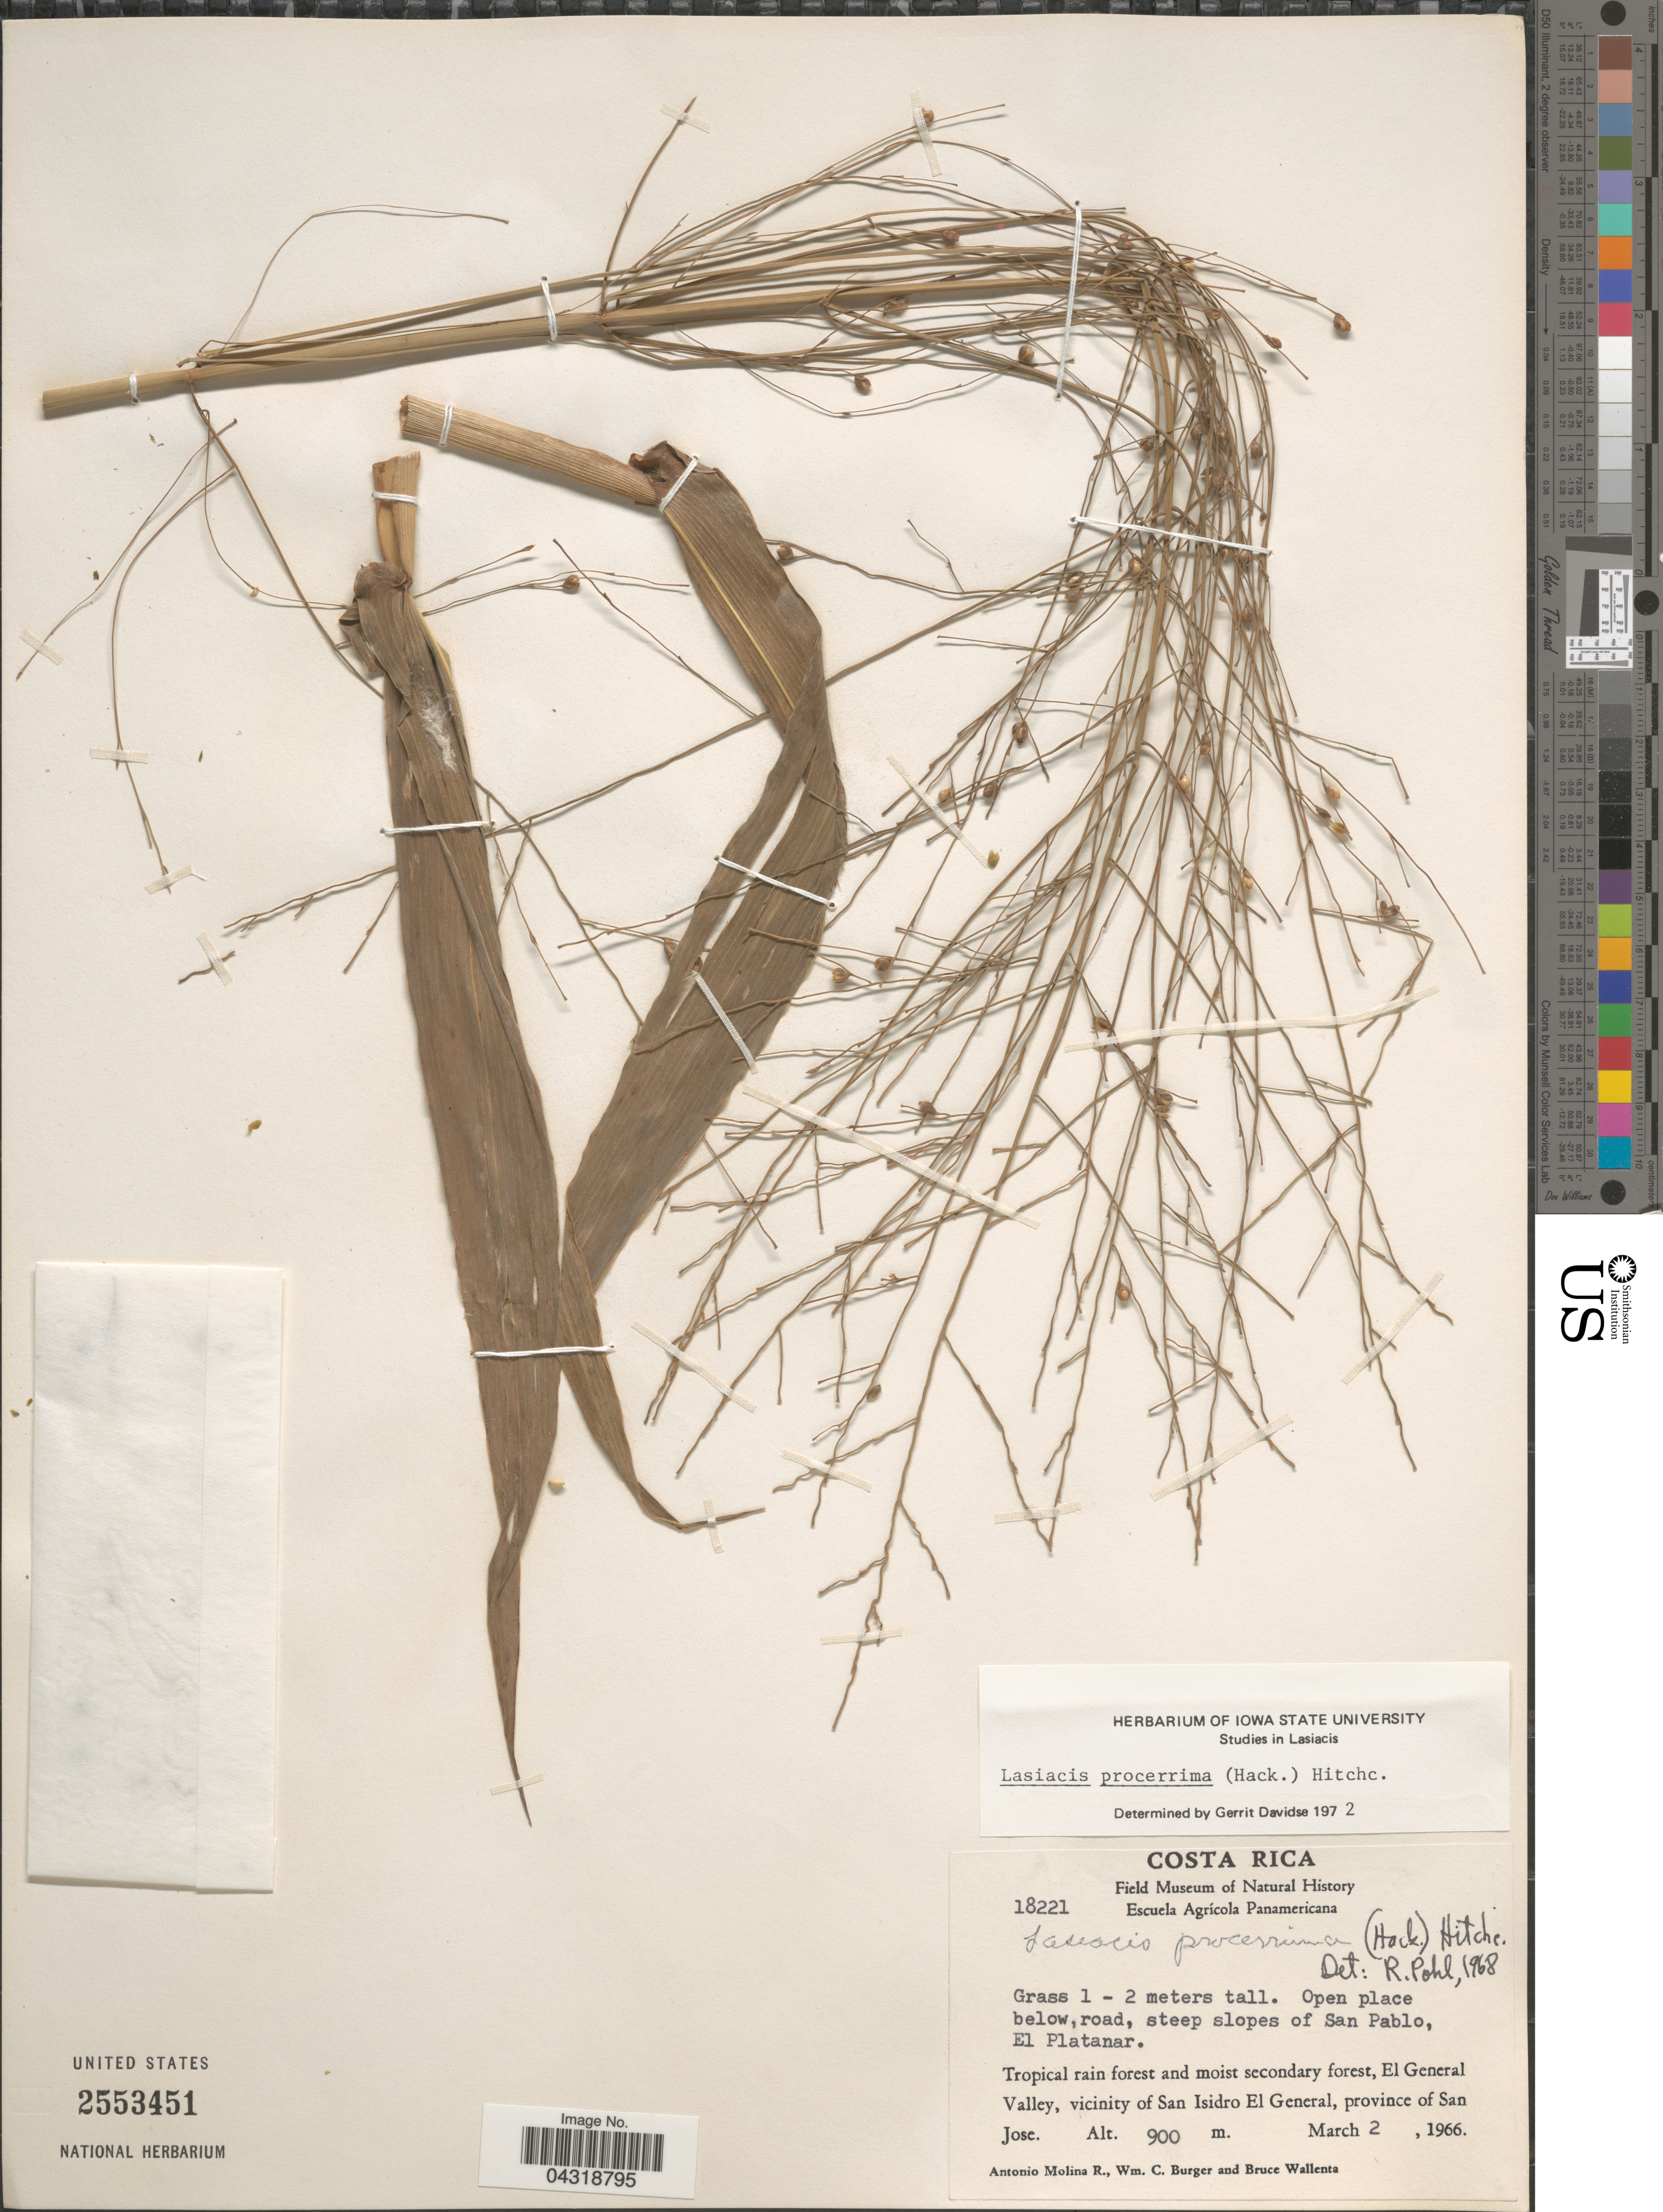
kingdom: Plantae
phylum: Tracheophyta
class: Liliopsida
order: Poales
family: Poaceae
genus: Lasiacis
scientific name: Lasiacis procerrima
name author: (Hack.) Hitchc.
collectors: A. Molina R., W. Burger & B. Wallenta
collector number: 18221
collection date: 1966-03-02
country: Costa Rica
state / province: San José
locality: Open place below, road, steep slopes of San Pablo, El Platanar. Tropical rain forest and moist secondary forest, El General Valley, vicinity of San Isidro El General.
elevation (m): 900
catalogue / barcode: US 2553451